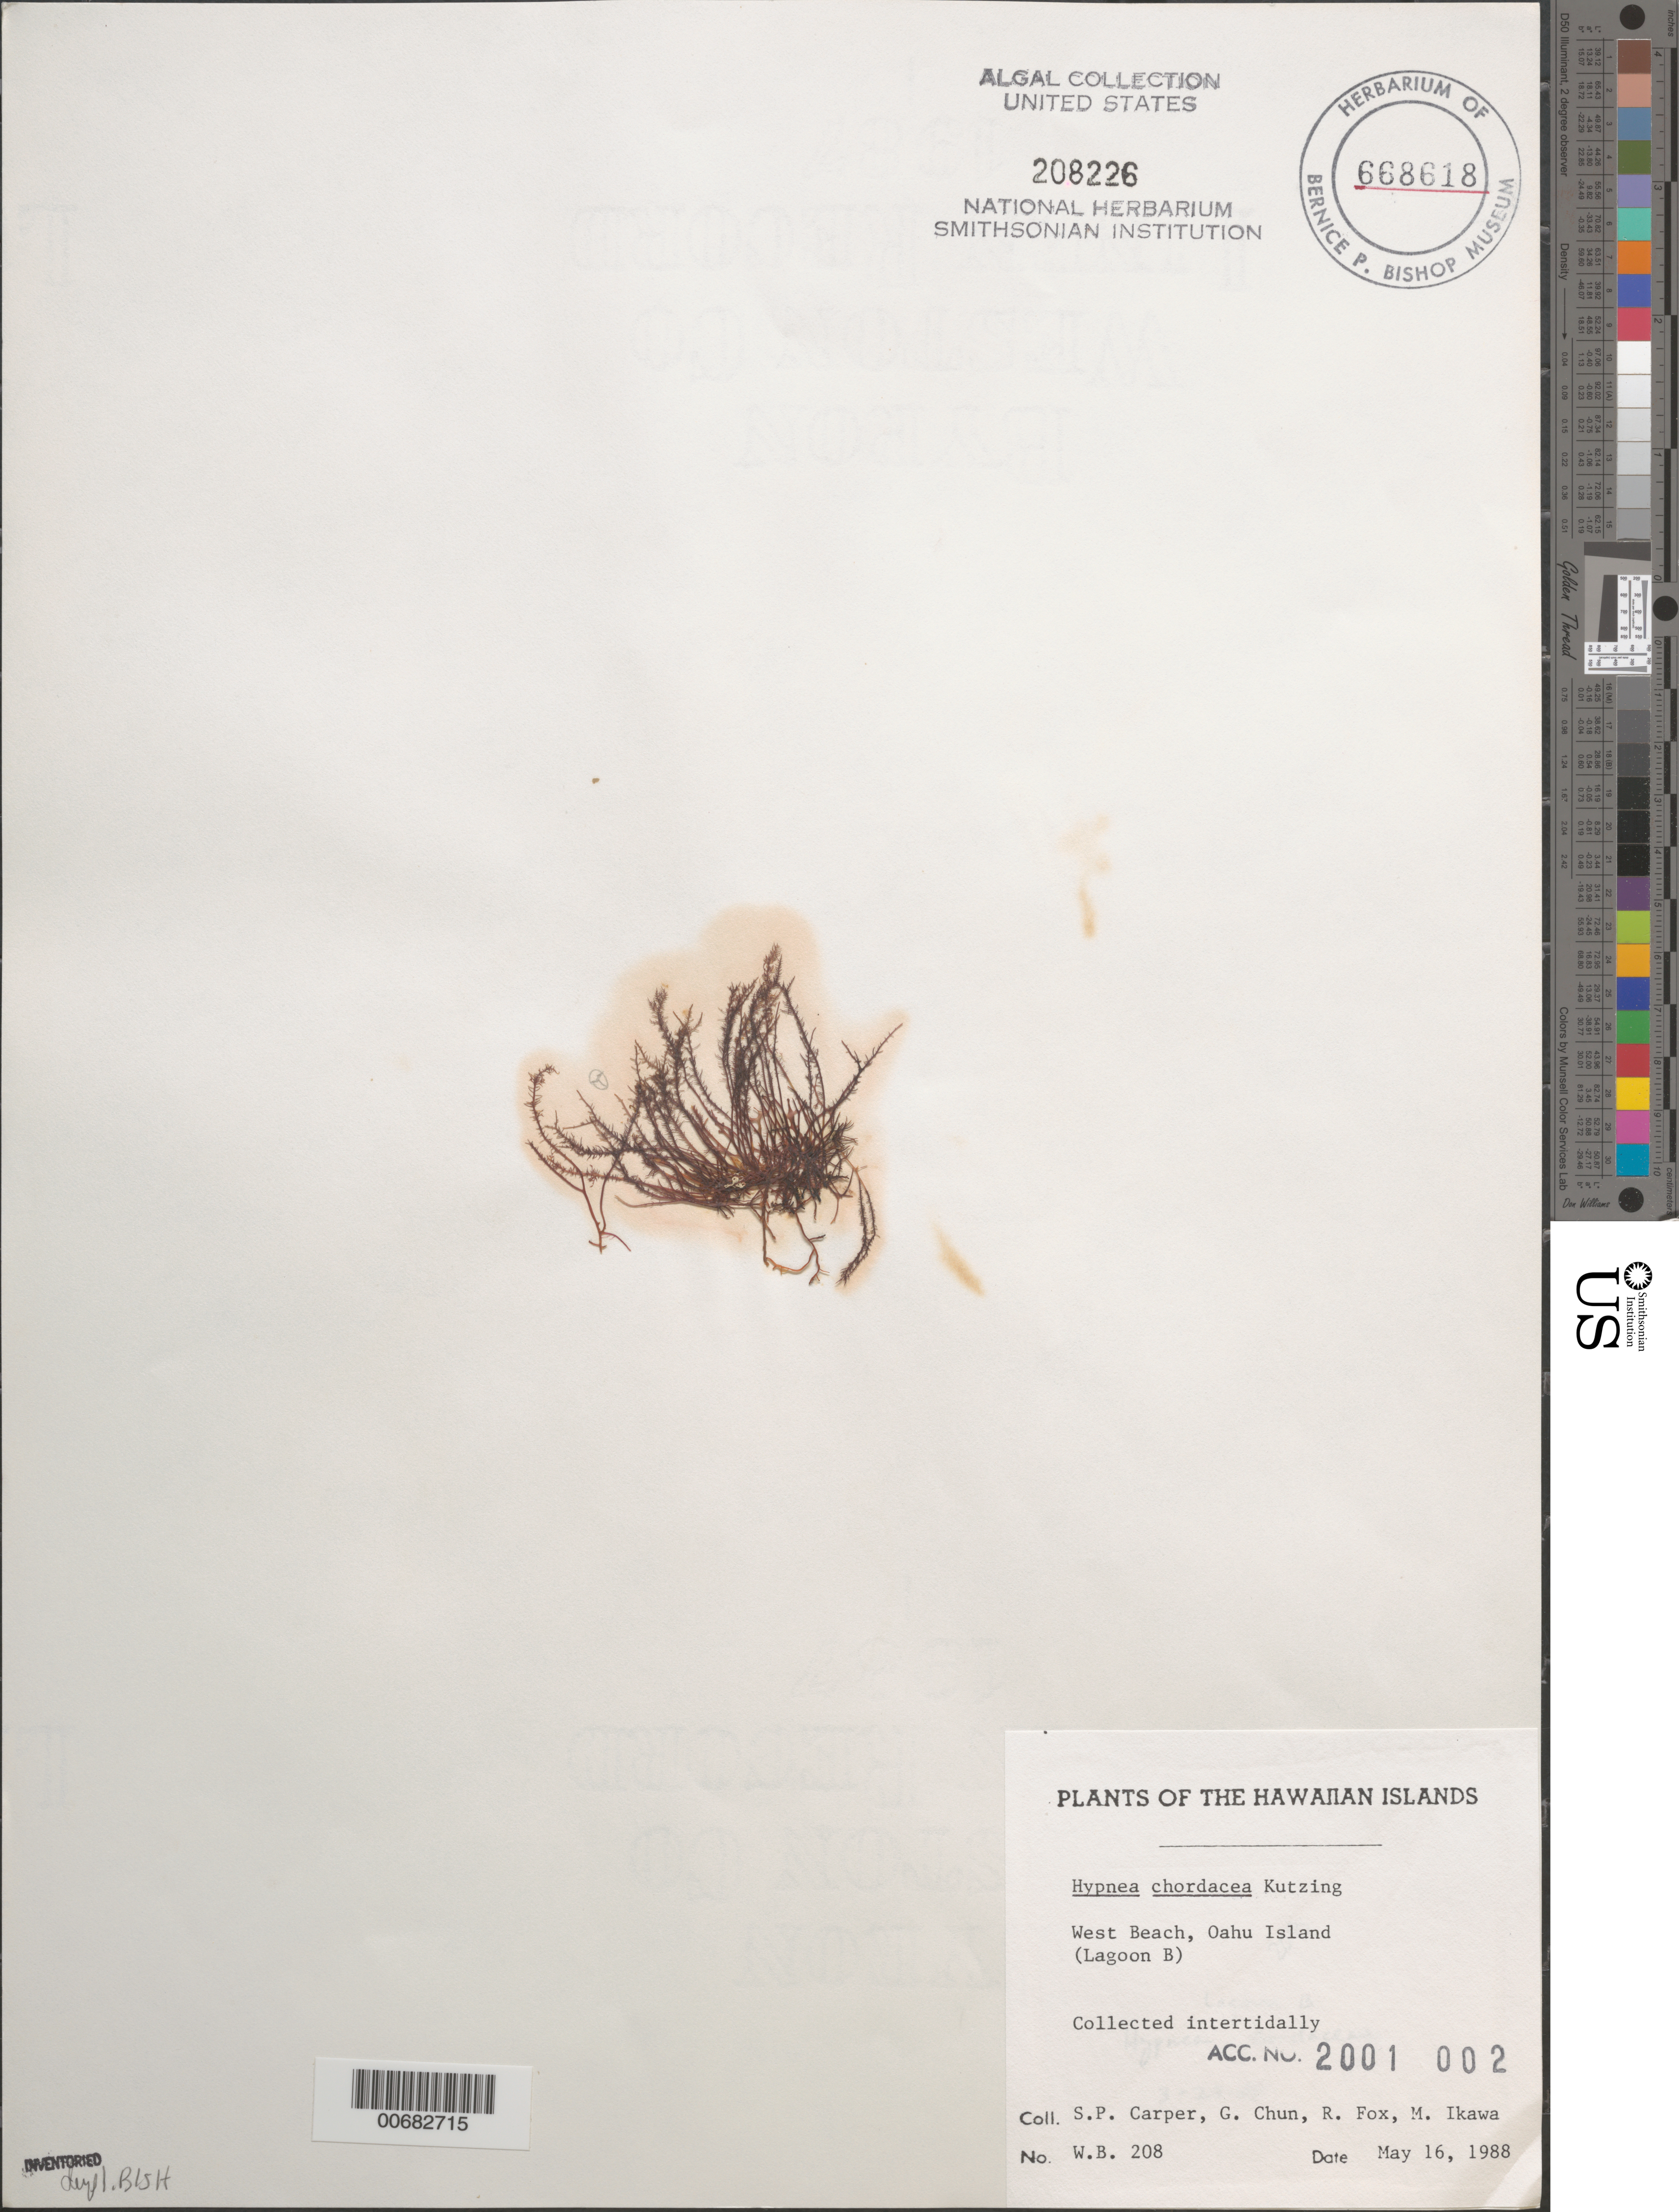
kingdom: Plantae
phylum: Rhodophyta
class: Florideophyceae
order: Gigartinales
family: Cystocloniaceae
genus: Hypnea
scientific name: Hypnea chordacea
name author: Kütz.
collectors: S. Carper, G. Chun, R. Fox & M. Ikawa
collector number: WB 208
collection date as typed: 16 May 1988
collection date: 1988-05-16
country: United States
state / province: Hawaii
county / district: Honolulu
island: Oahu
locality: West Beach (Lagoon B)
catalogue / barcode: US 208226